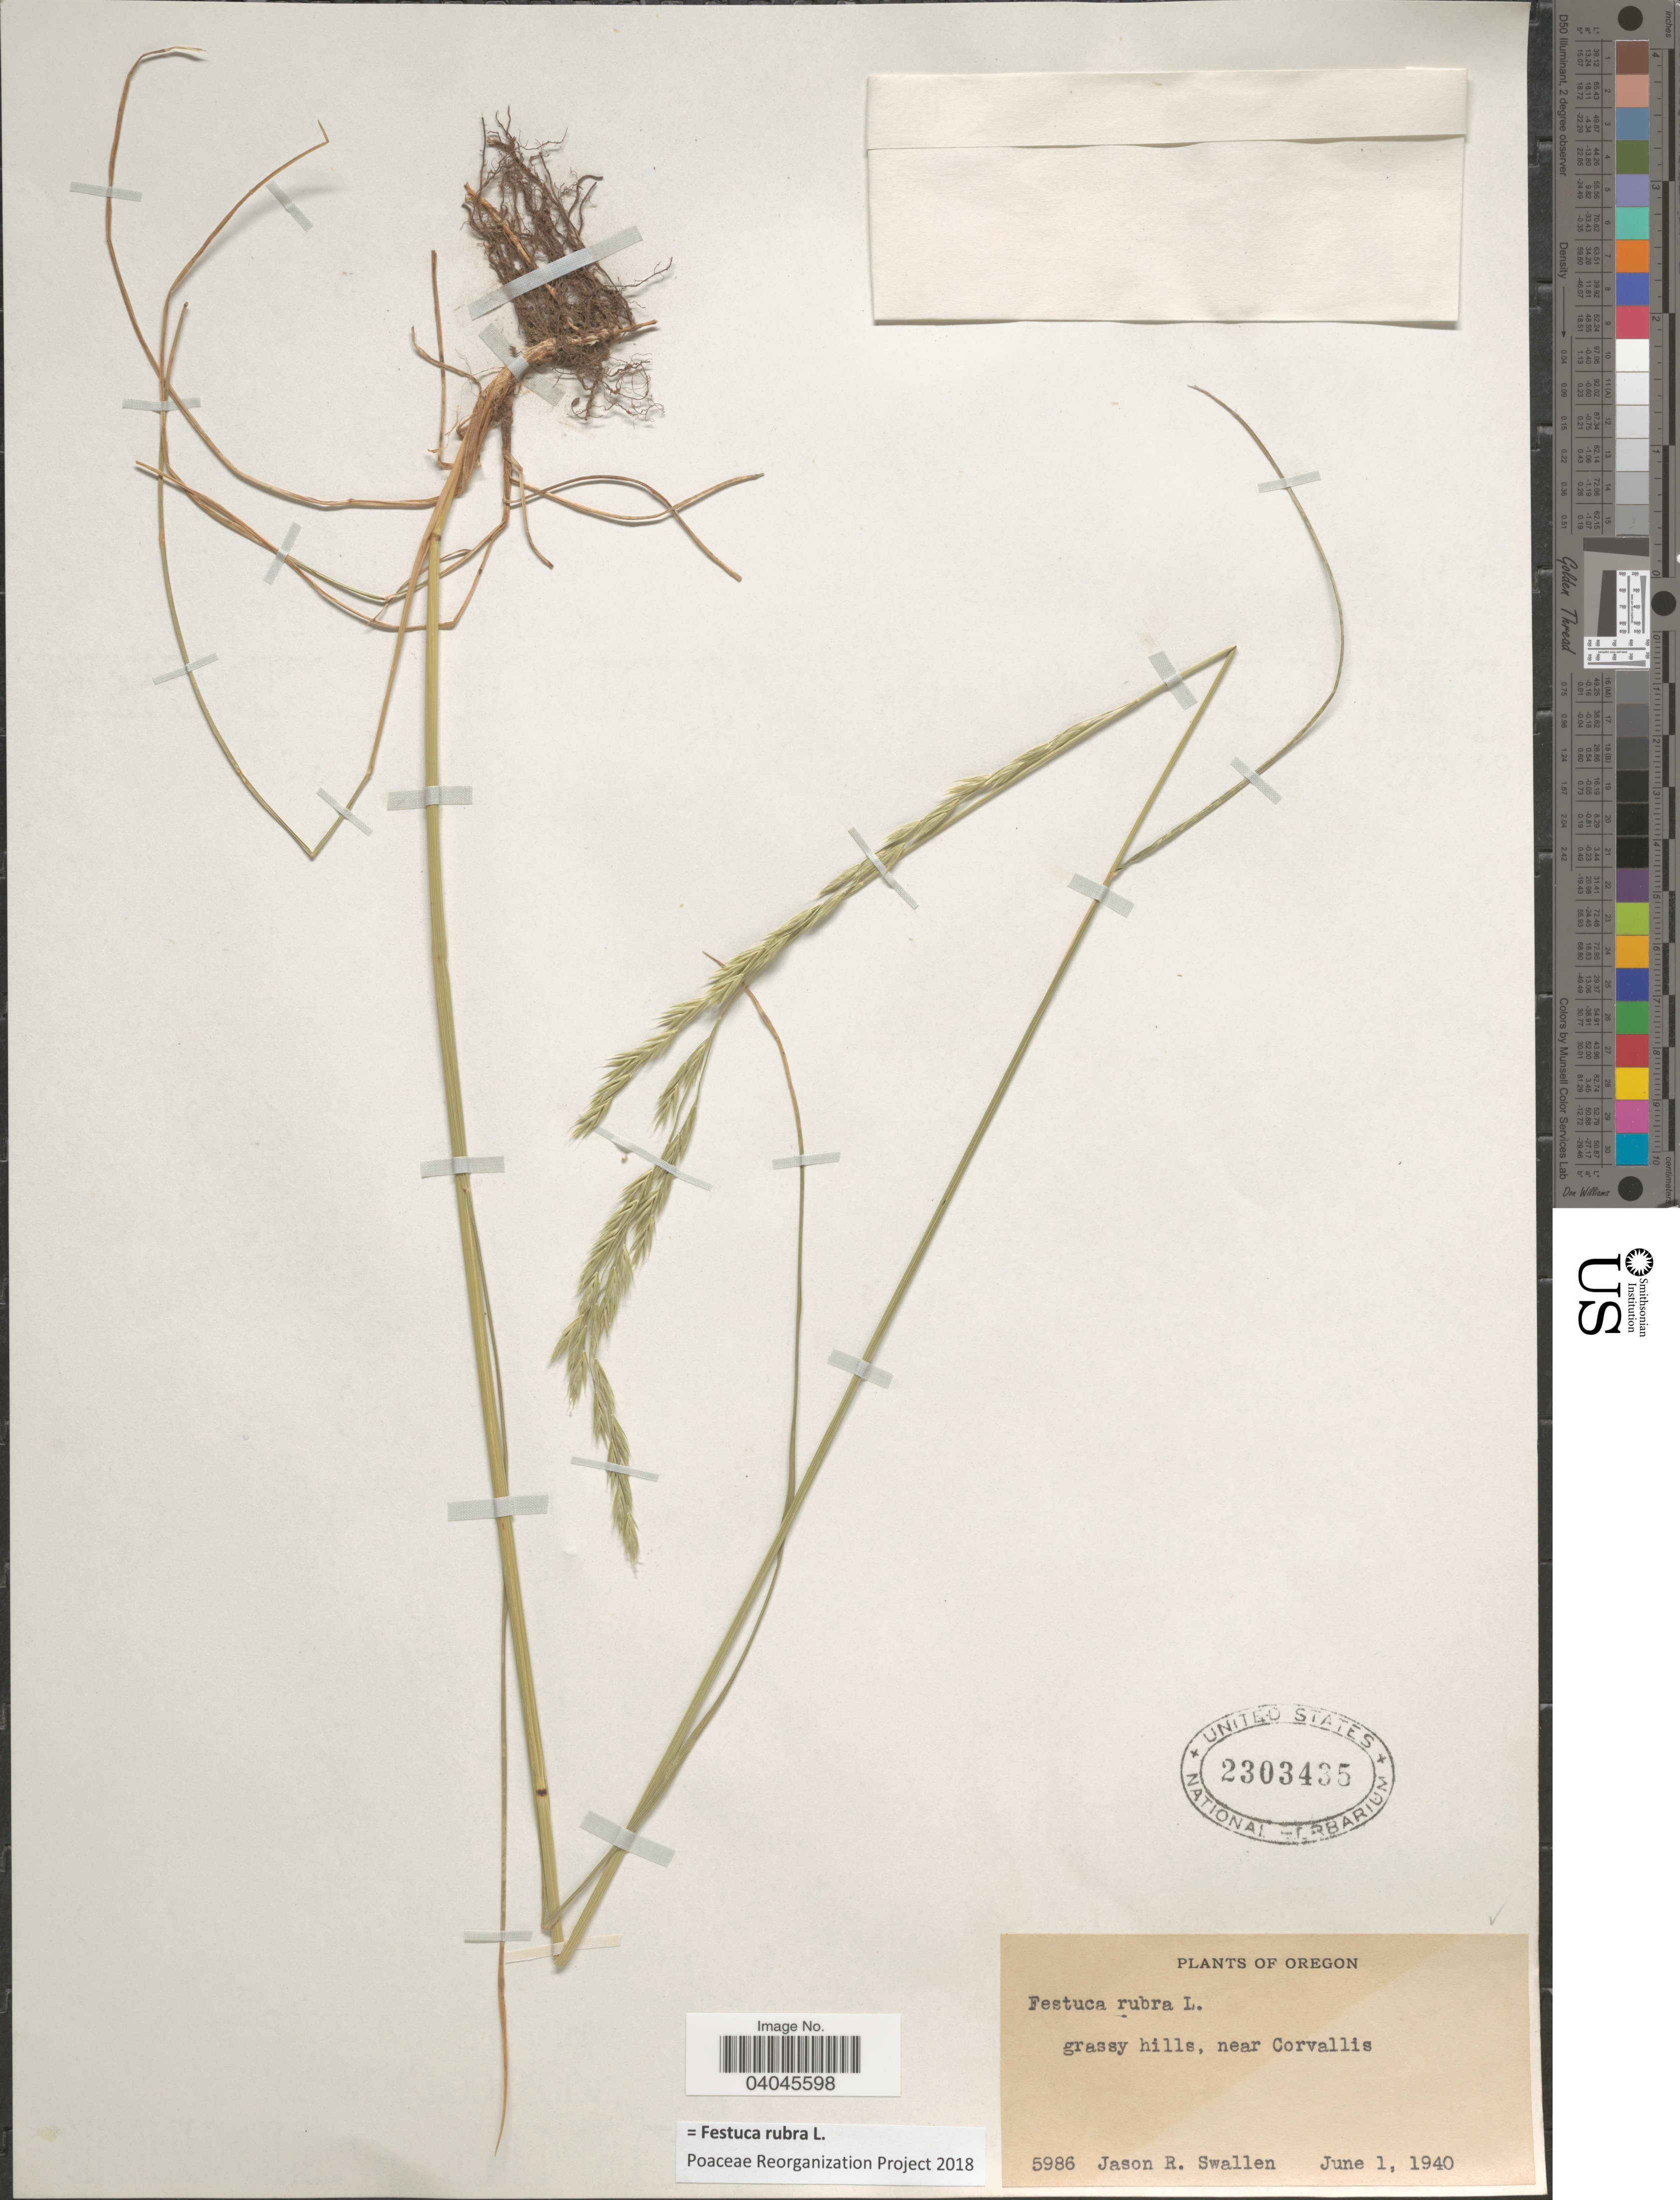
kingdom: Plantae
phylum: Tracheophyta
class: Liliopsida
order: Poales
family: Poaceae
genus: Festuca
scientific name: Festuca rubra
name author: L.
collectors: J. R. Swallen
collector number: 5986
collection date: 1940-06-01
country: United States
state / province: Oregon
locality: Grassy hills, near Corvallis.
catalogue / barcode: US 2303435